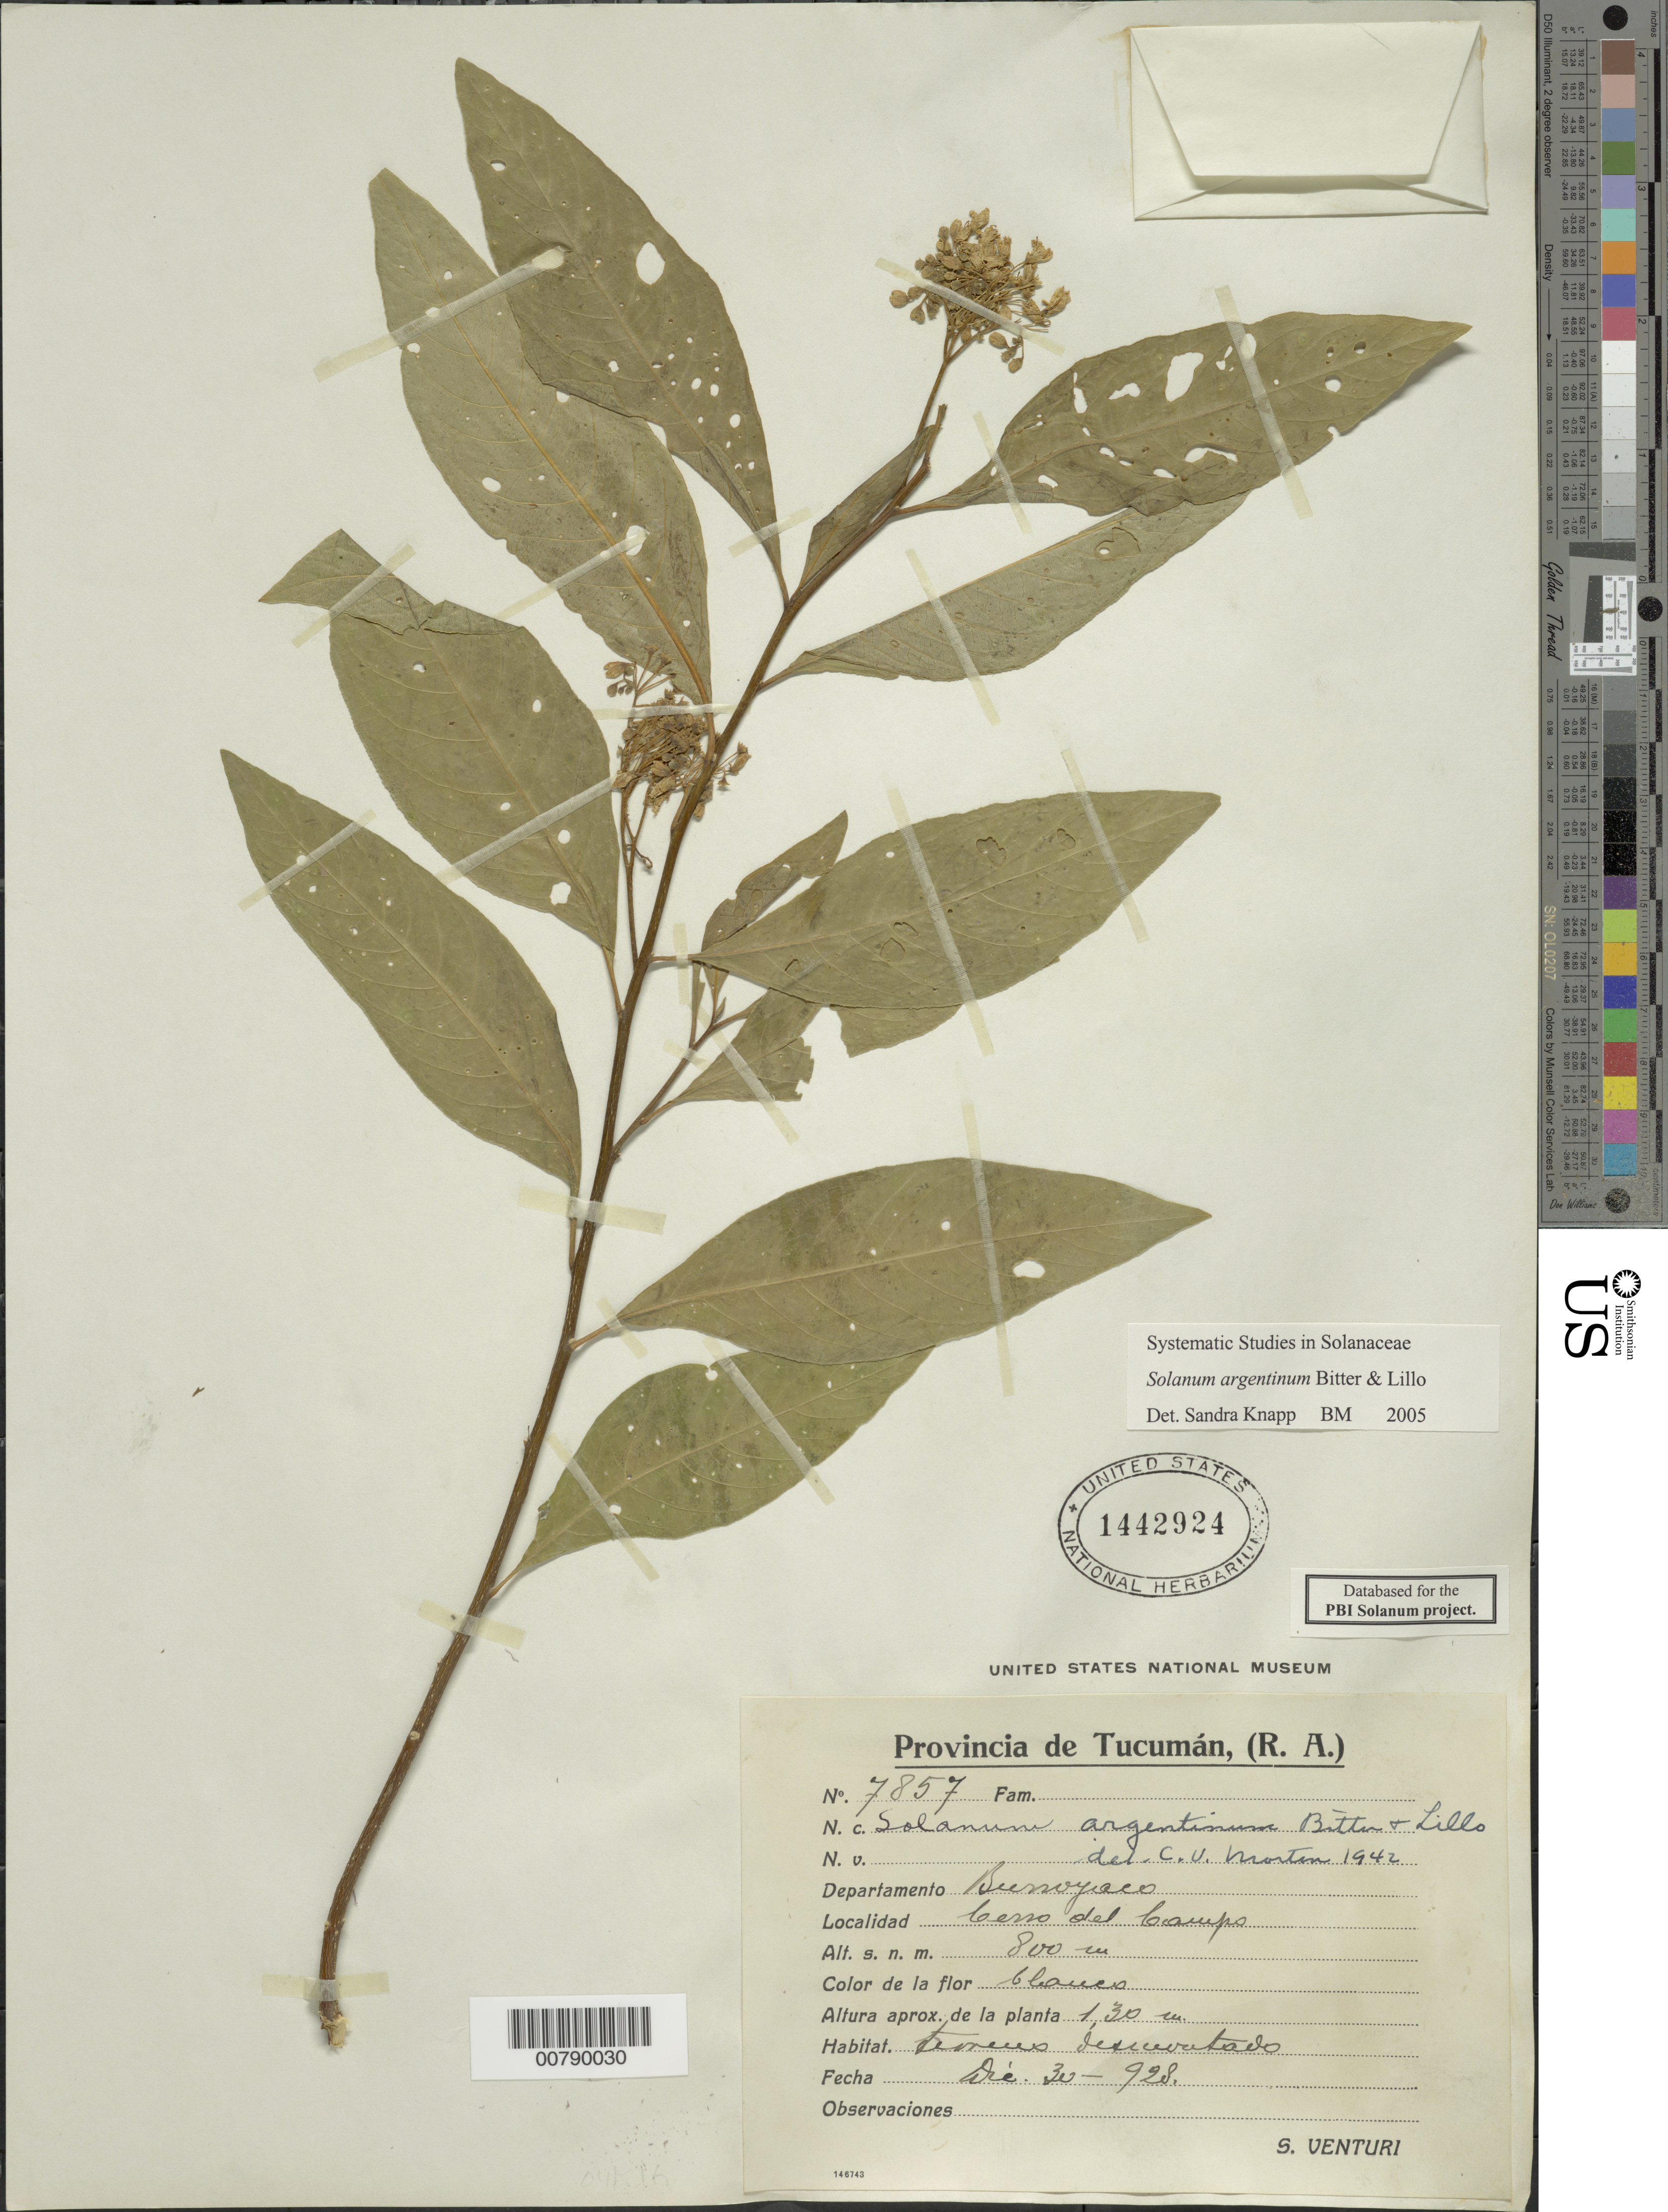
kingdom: Plantae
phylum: Tracheophyta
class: Magnoliopsida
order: Solanales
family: Solanaceae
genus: Solanum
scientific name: Solanum argentinum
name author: Bitter & Lillo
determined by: Knapp, S. D.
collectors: S. Venturi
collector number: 7857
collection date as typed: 30 Dec 1928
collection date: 1928-12-30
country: Argentina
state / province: Tucumán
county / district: Burruyacú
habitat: terreno descevatado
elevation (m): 800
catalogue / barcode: US 1442924